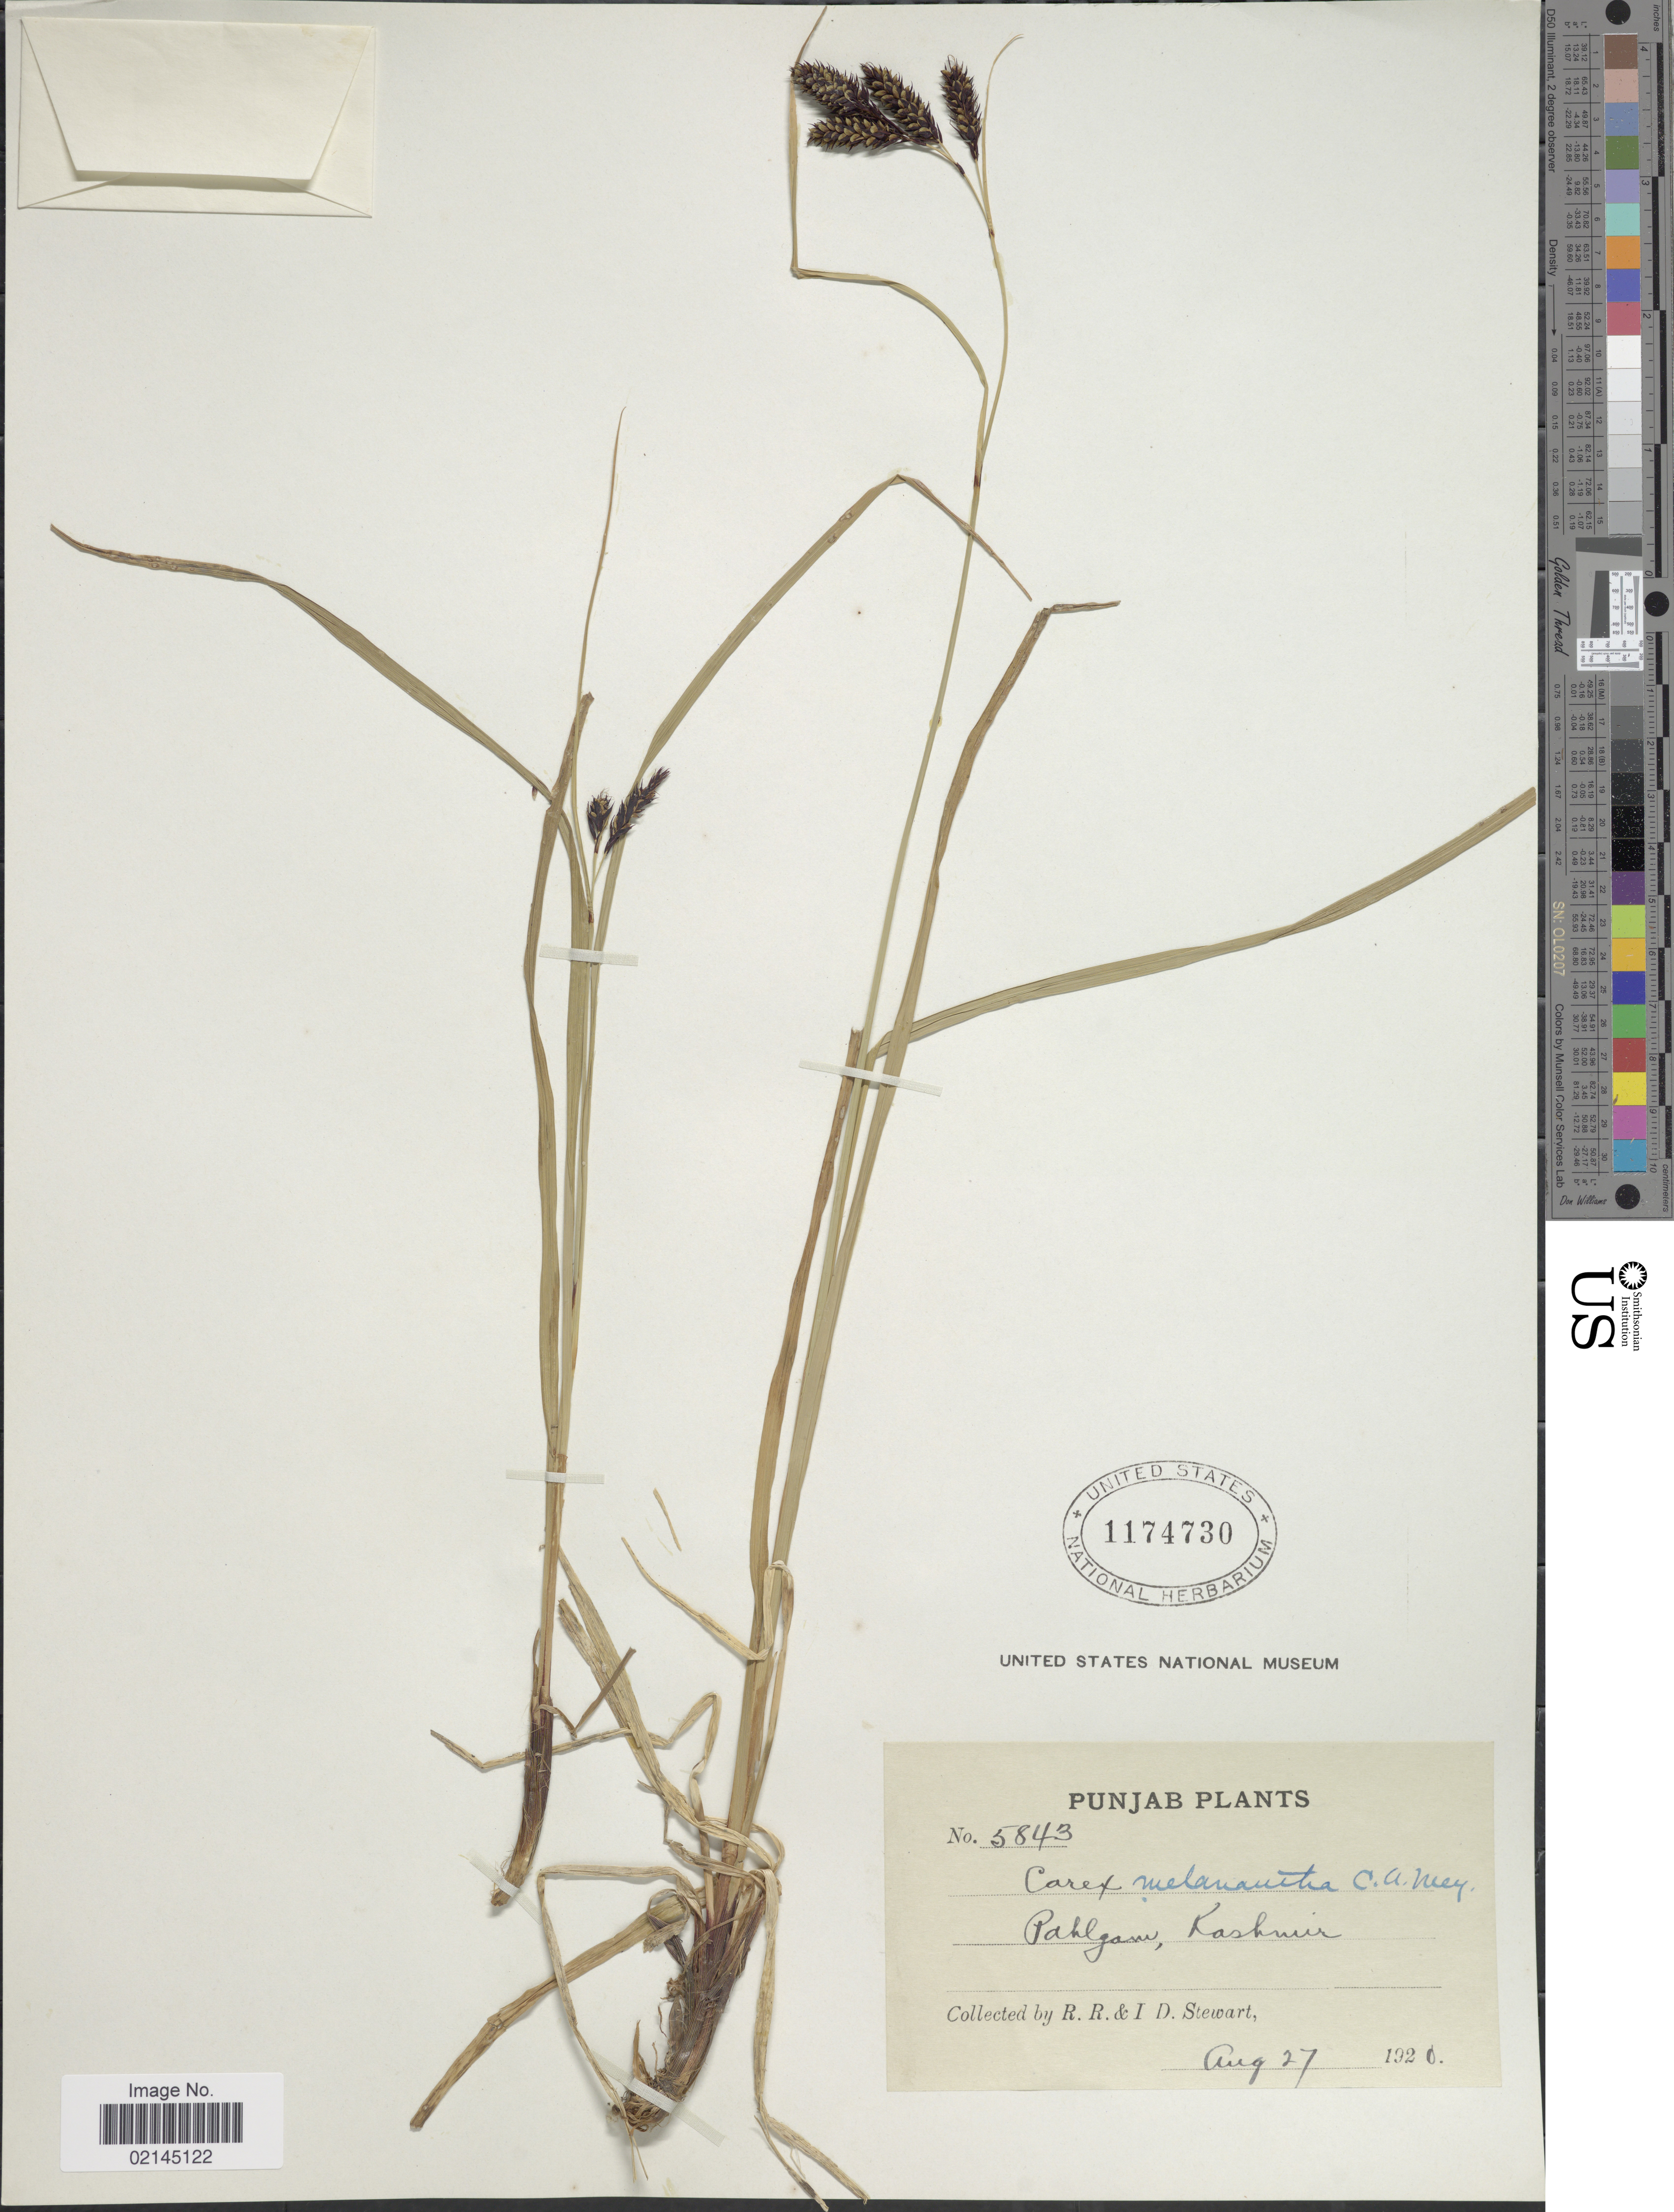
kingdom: Plantae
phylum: Tracheophyta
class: Liliopsida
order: Poales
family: Cyperaceae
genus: Carex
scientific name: Carex melanantha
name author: C.A. Mey.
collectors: R. R. Stewart & I. Stewart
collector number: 5843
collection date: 1920-08-27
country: India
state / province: Jammu and Kashmir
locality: Pahlgam, Kashmir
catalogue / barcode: US 1174730